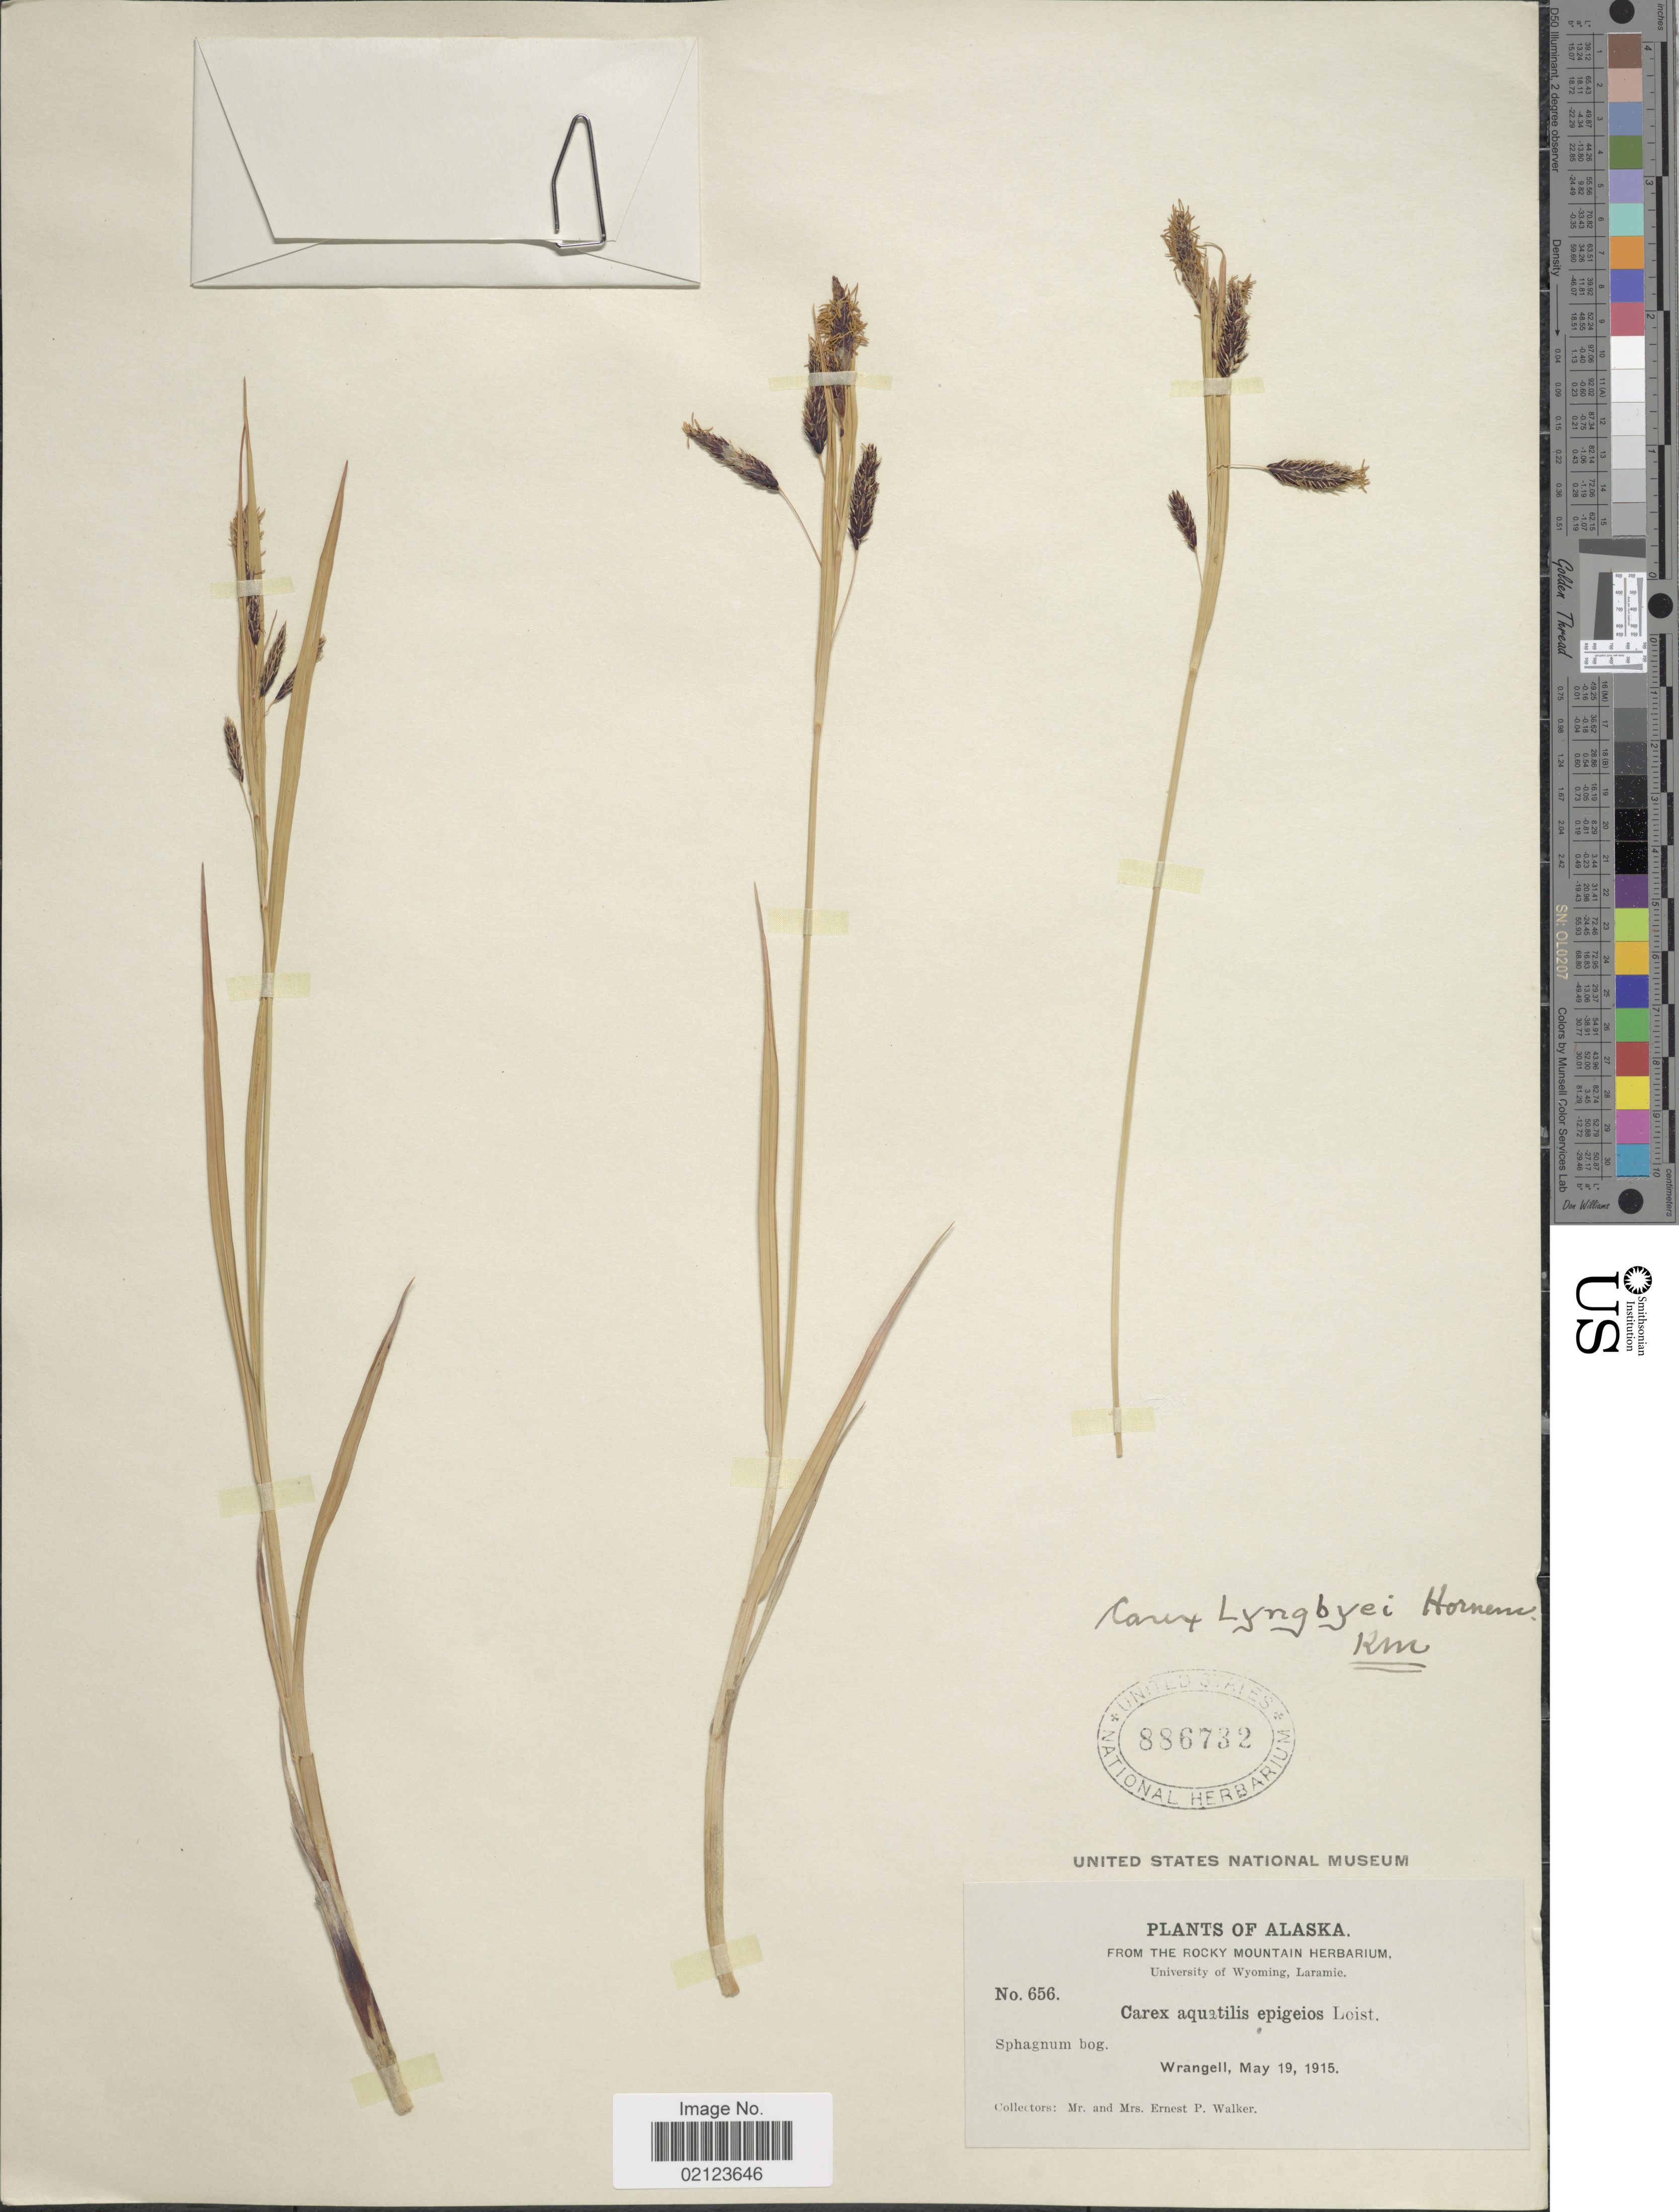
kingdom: Plantae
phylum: Tracheophyta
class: Liliopsida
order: Poales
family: Cyperaceae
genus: Carex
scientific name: Carex lyngbyei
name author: Hornem.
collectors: E. P. Walker & E. Walker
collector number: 656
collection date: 1915-05-19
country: United States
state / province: Alaska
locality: Sphagnum bog. Wrangell.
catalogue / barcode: US 886732